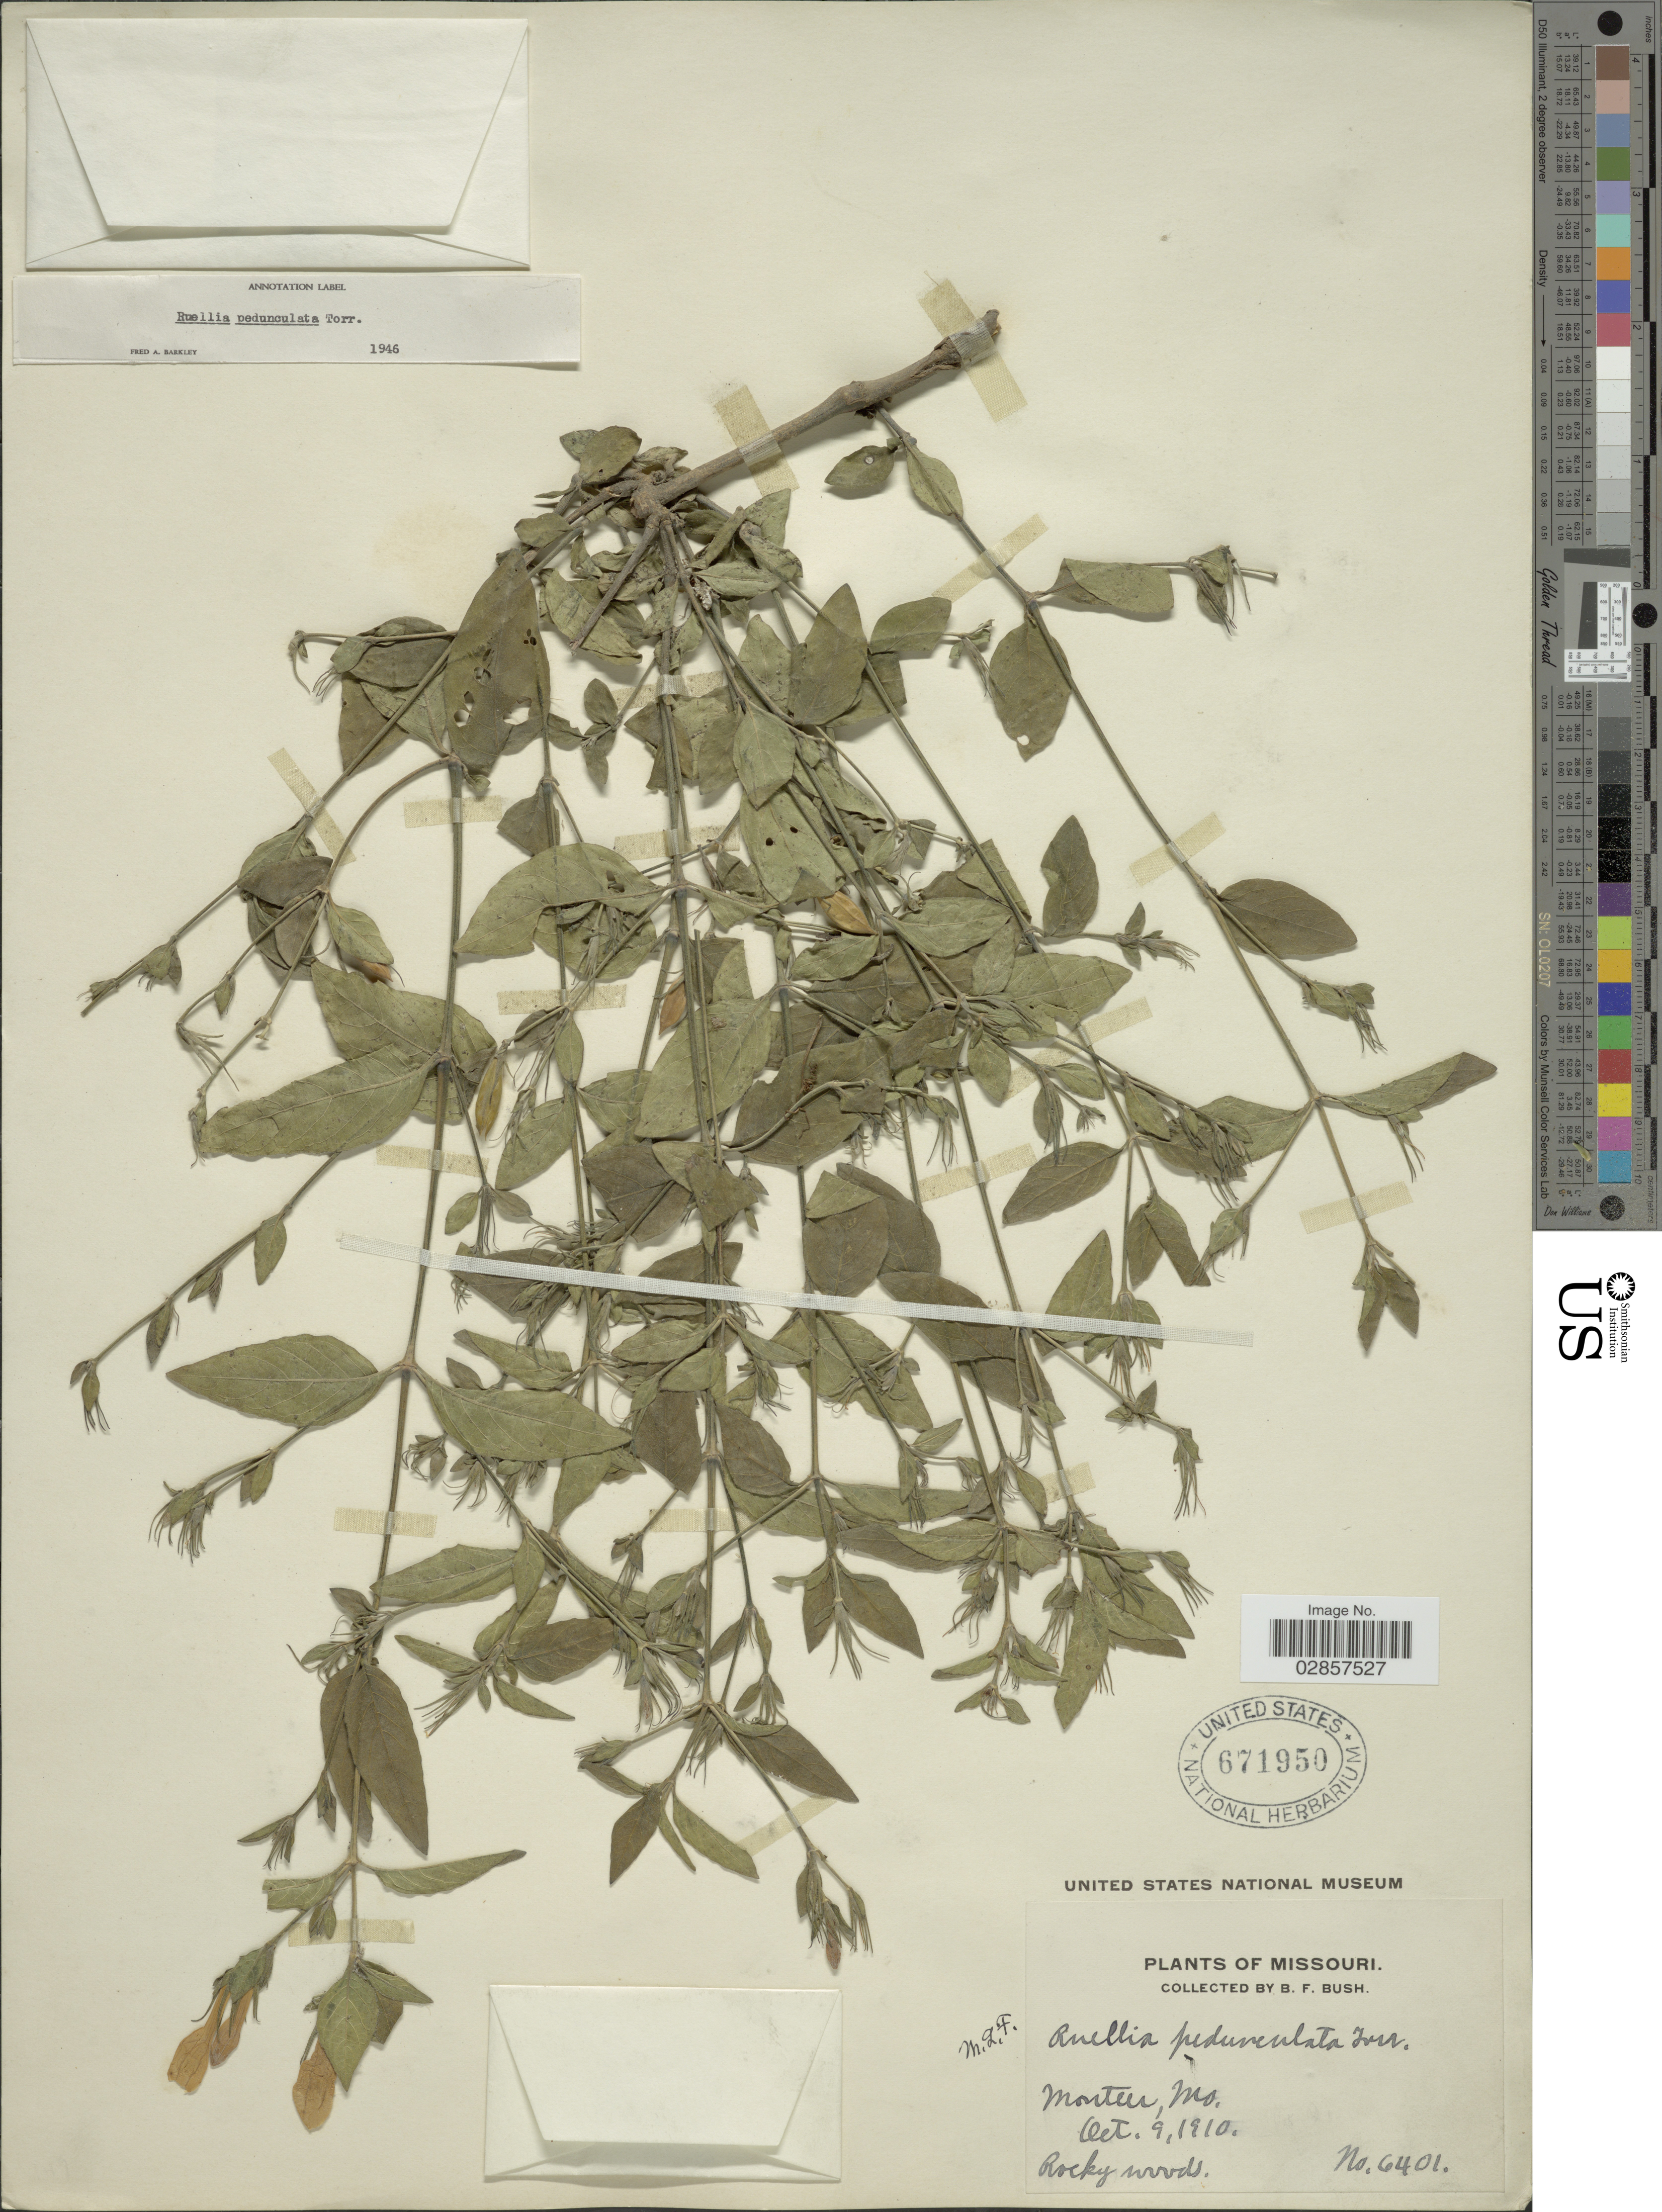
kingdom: Plantae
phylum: Tracheophyta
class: Magnoliopsida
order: Lamiales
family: Acanthaceae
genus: Ruellia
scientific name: Ruellia pedunculata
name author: Torr. ex A. Gray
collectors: B. F. Bush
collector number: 6401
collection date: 1910-10-09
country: United States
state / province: Missouri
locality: Montier, Mo.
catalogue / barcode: US 671950